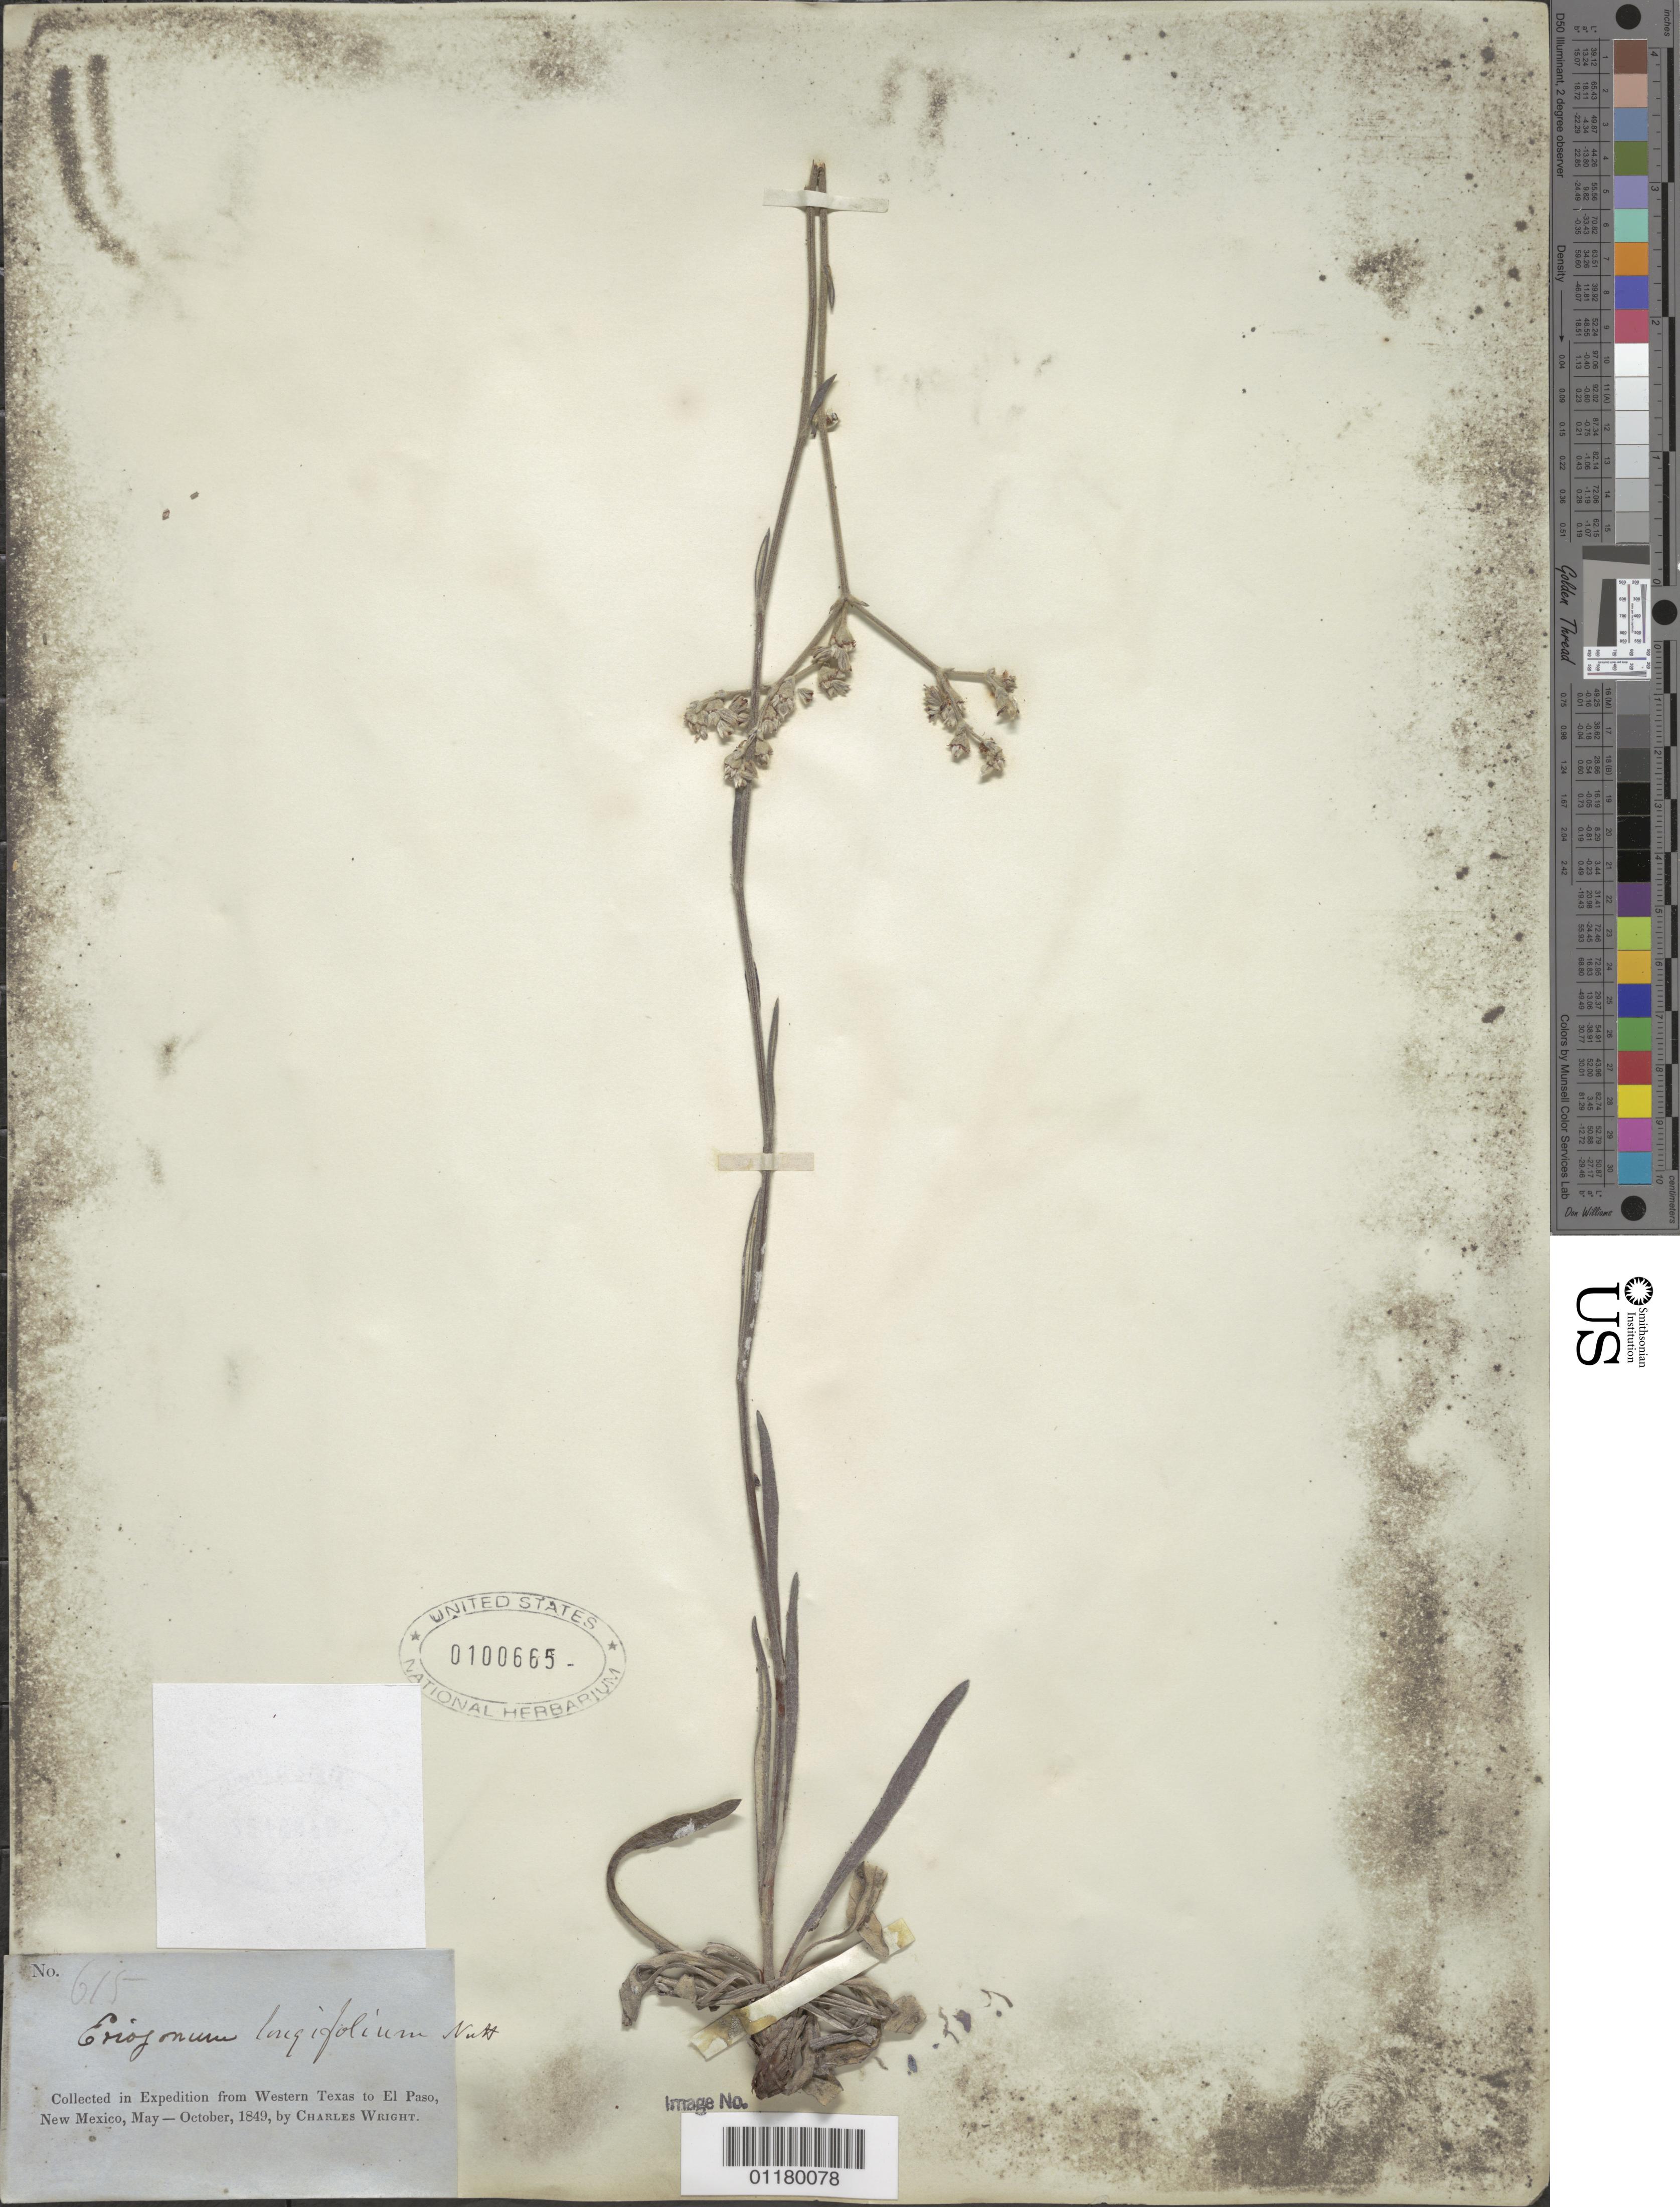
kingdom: Plantae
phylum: Tracheophyta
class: Magnoliopsida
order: Caryophyllales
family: Polygonaceae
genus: Eriogonum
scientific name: Eriogonum longifolium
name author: Nutt.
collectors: C. Wright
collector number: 615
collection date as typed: --May 1849 to -- Oct 1849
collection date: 1849-05/1849-10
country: United States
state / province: New Mexico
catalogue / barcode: US 100665